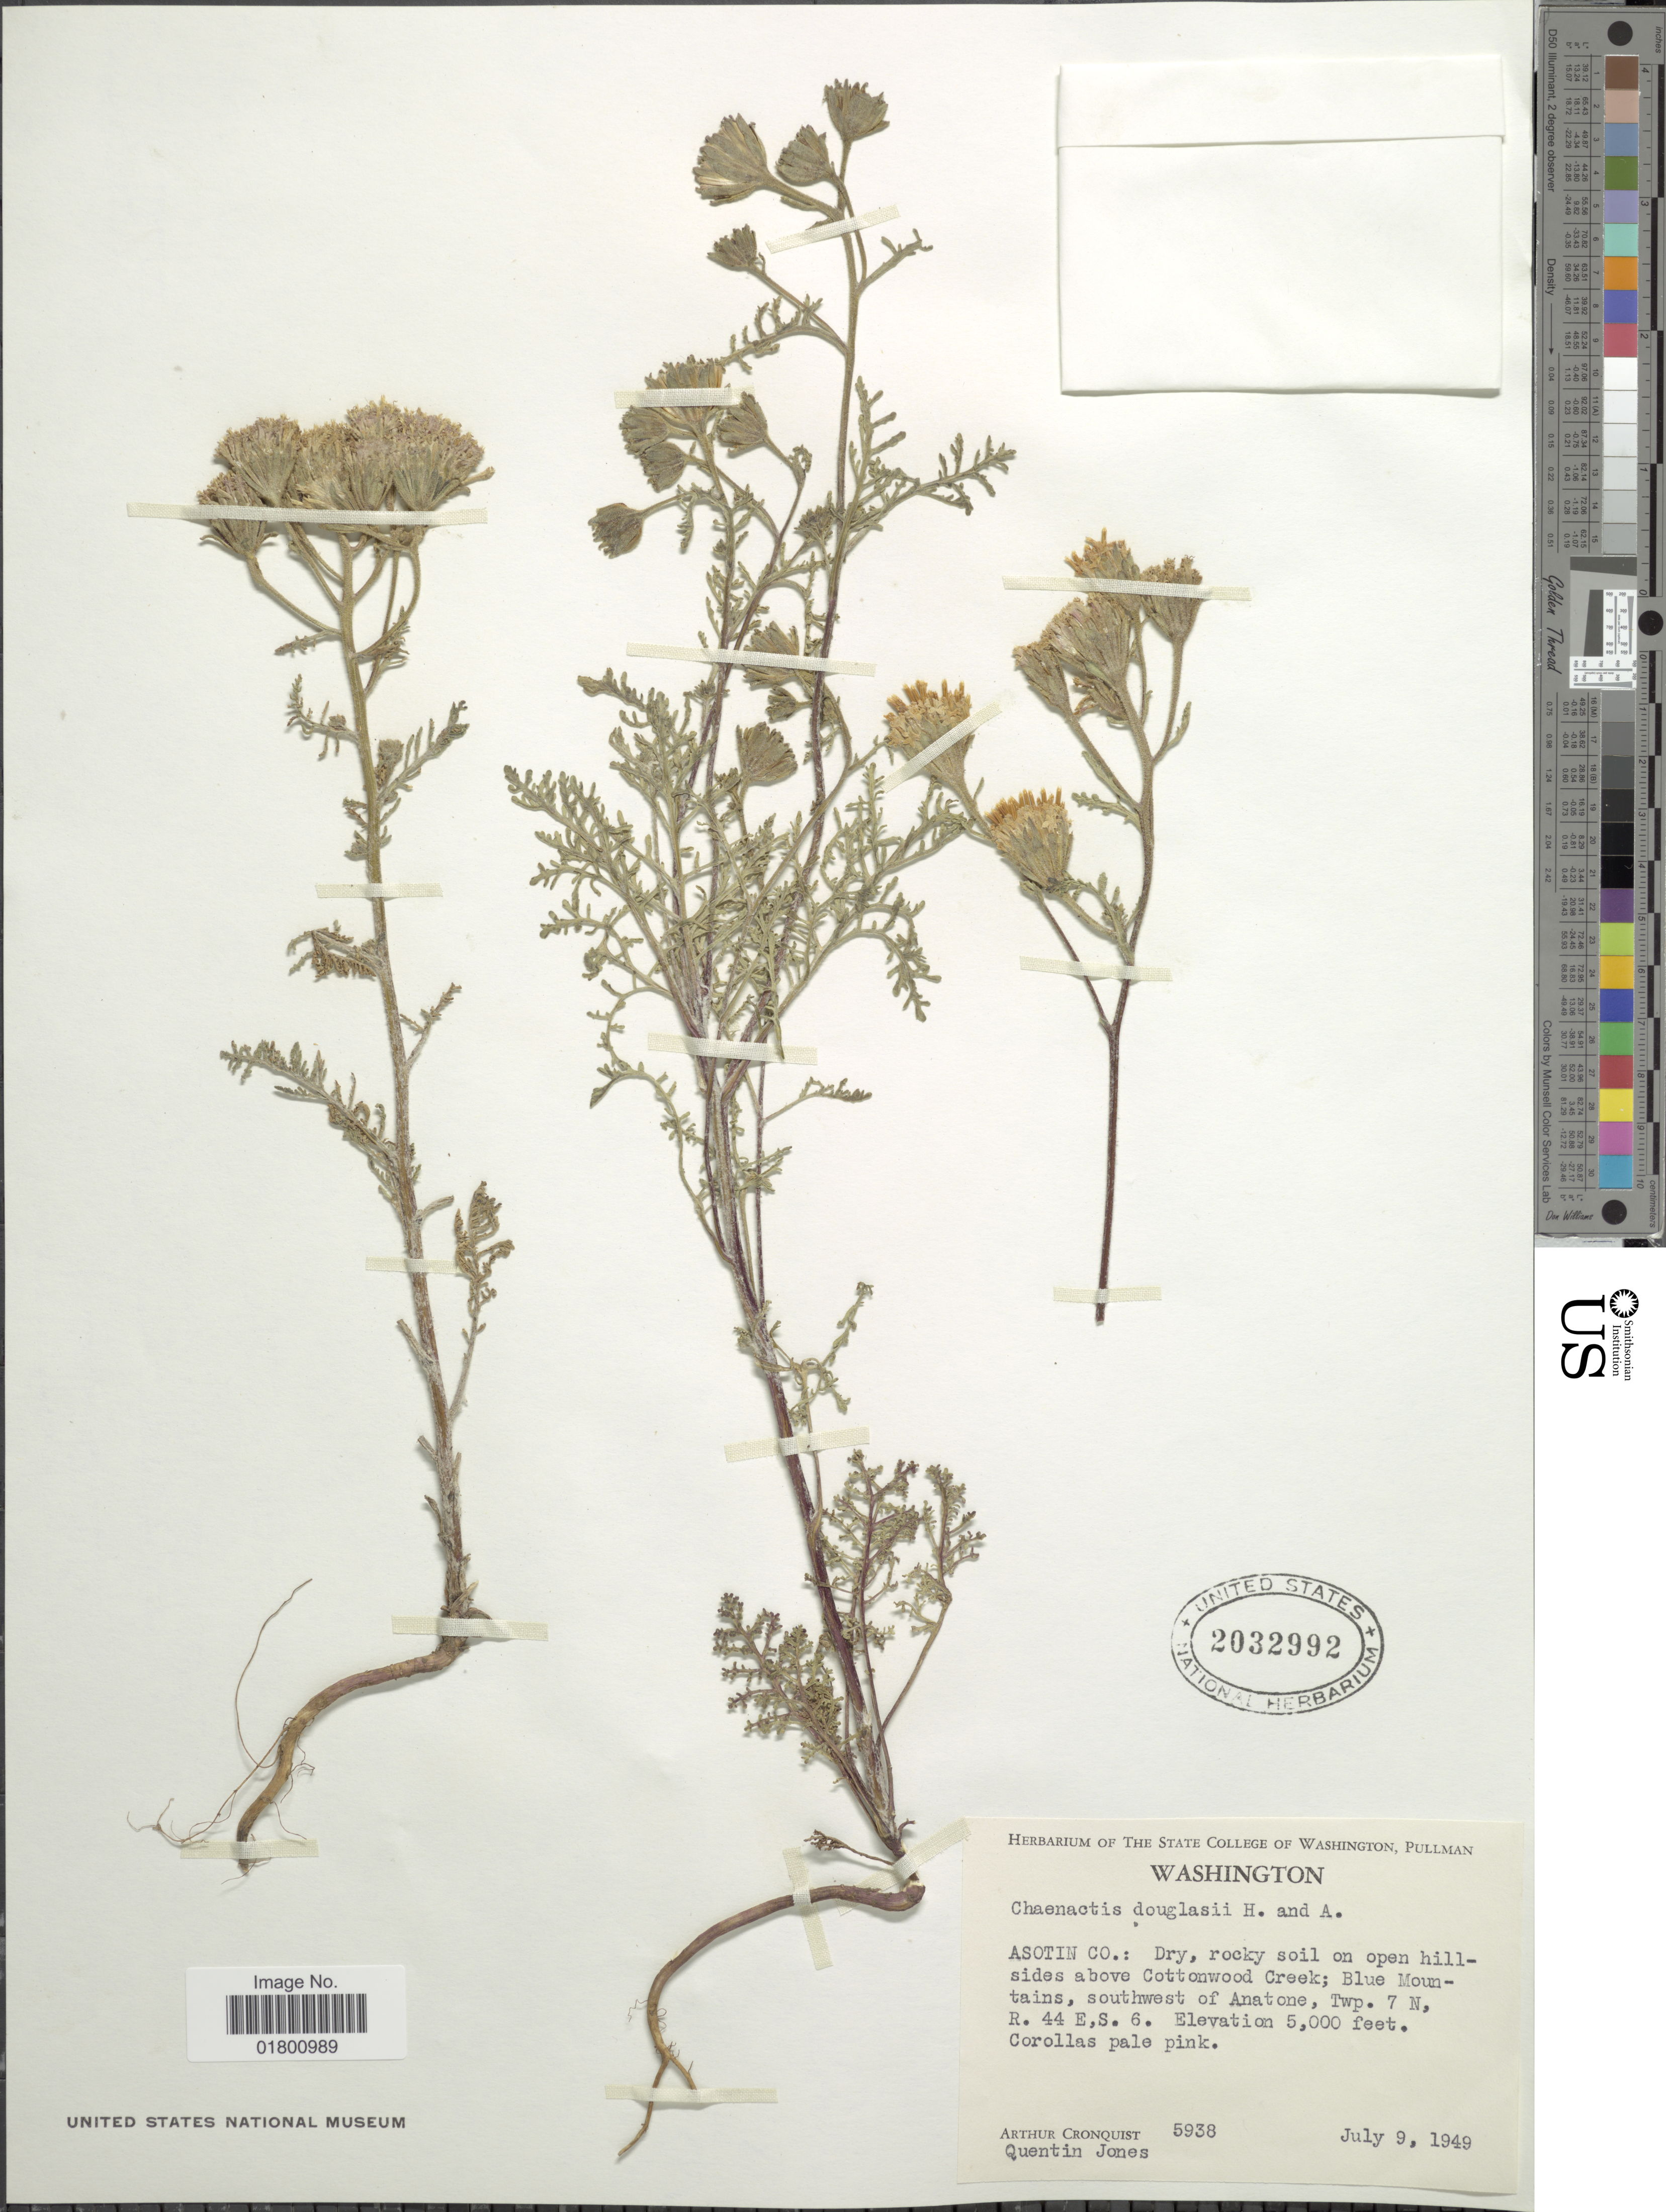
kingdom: Plantae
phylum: Tracheophyta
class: Magnoliopsida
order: Asterales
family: Asteraceae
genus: Chaenactis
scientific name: Chaenactis douglasii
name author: Hook. & Arn.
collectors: A. J. Cronquist & Q. Jones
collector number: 5938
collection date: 1949-07-09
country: United States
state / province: Washington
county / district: Asotin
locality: Asotin Co.: Dry, rocky soil on open hillsides above Cottonwood Creek; Blue Mountains, southwest of Anatone, Twp. 7 Nm R. 44 E, S. 6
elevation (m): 1524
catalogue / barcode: US 2032992